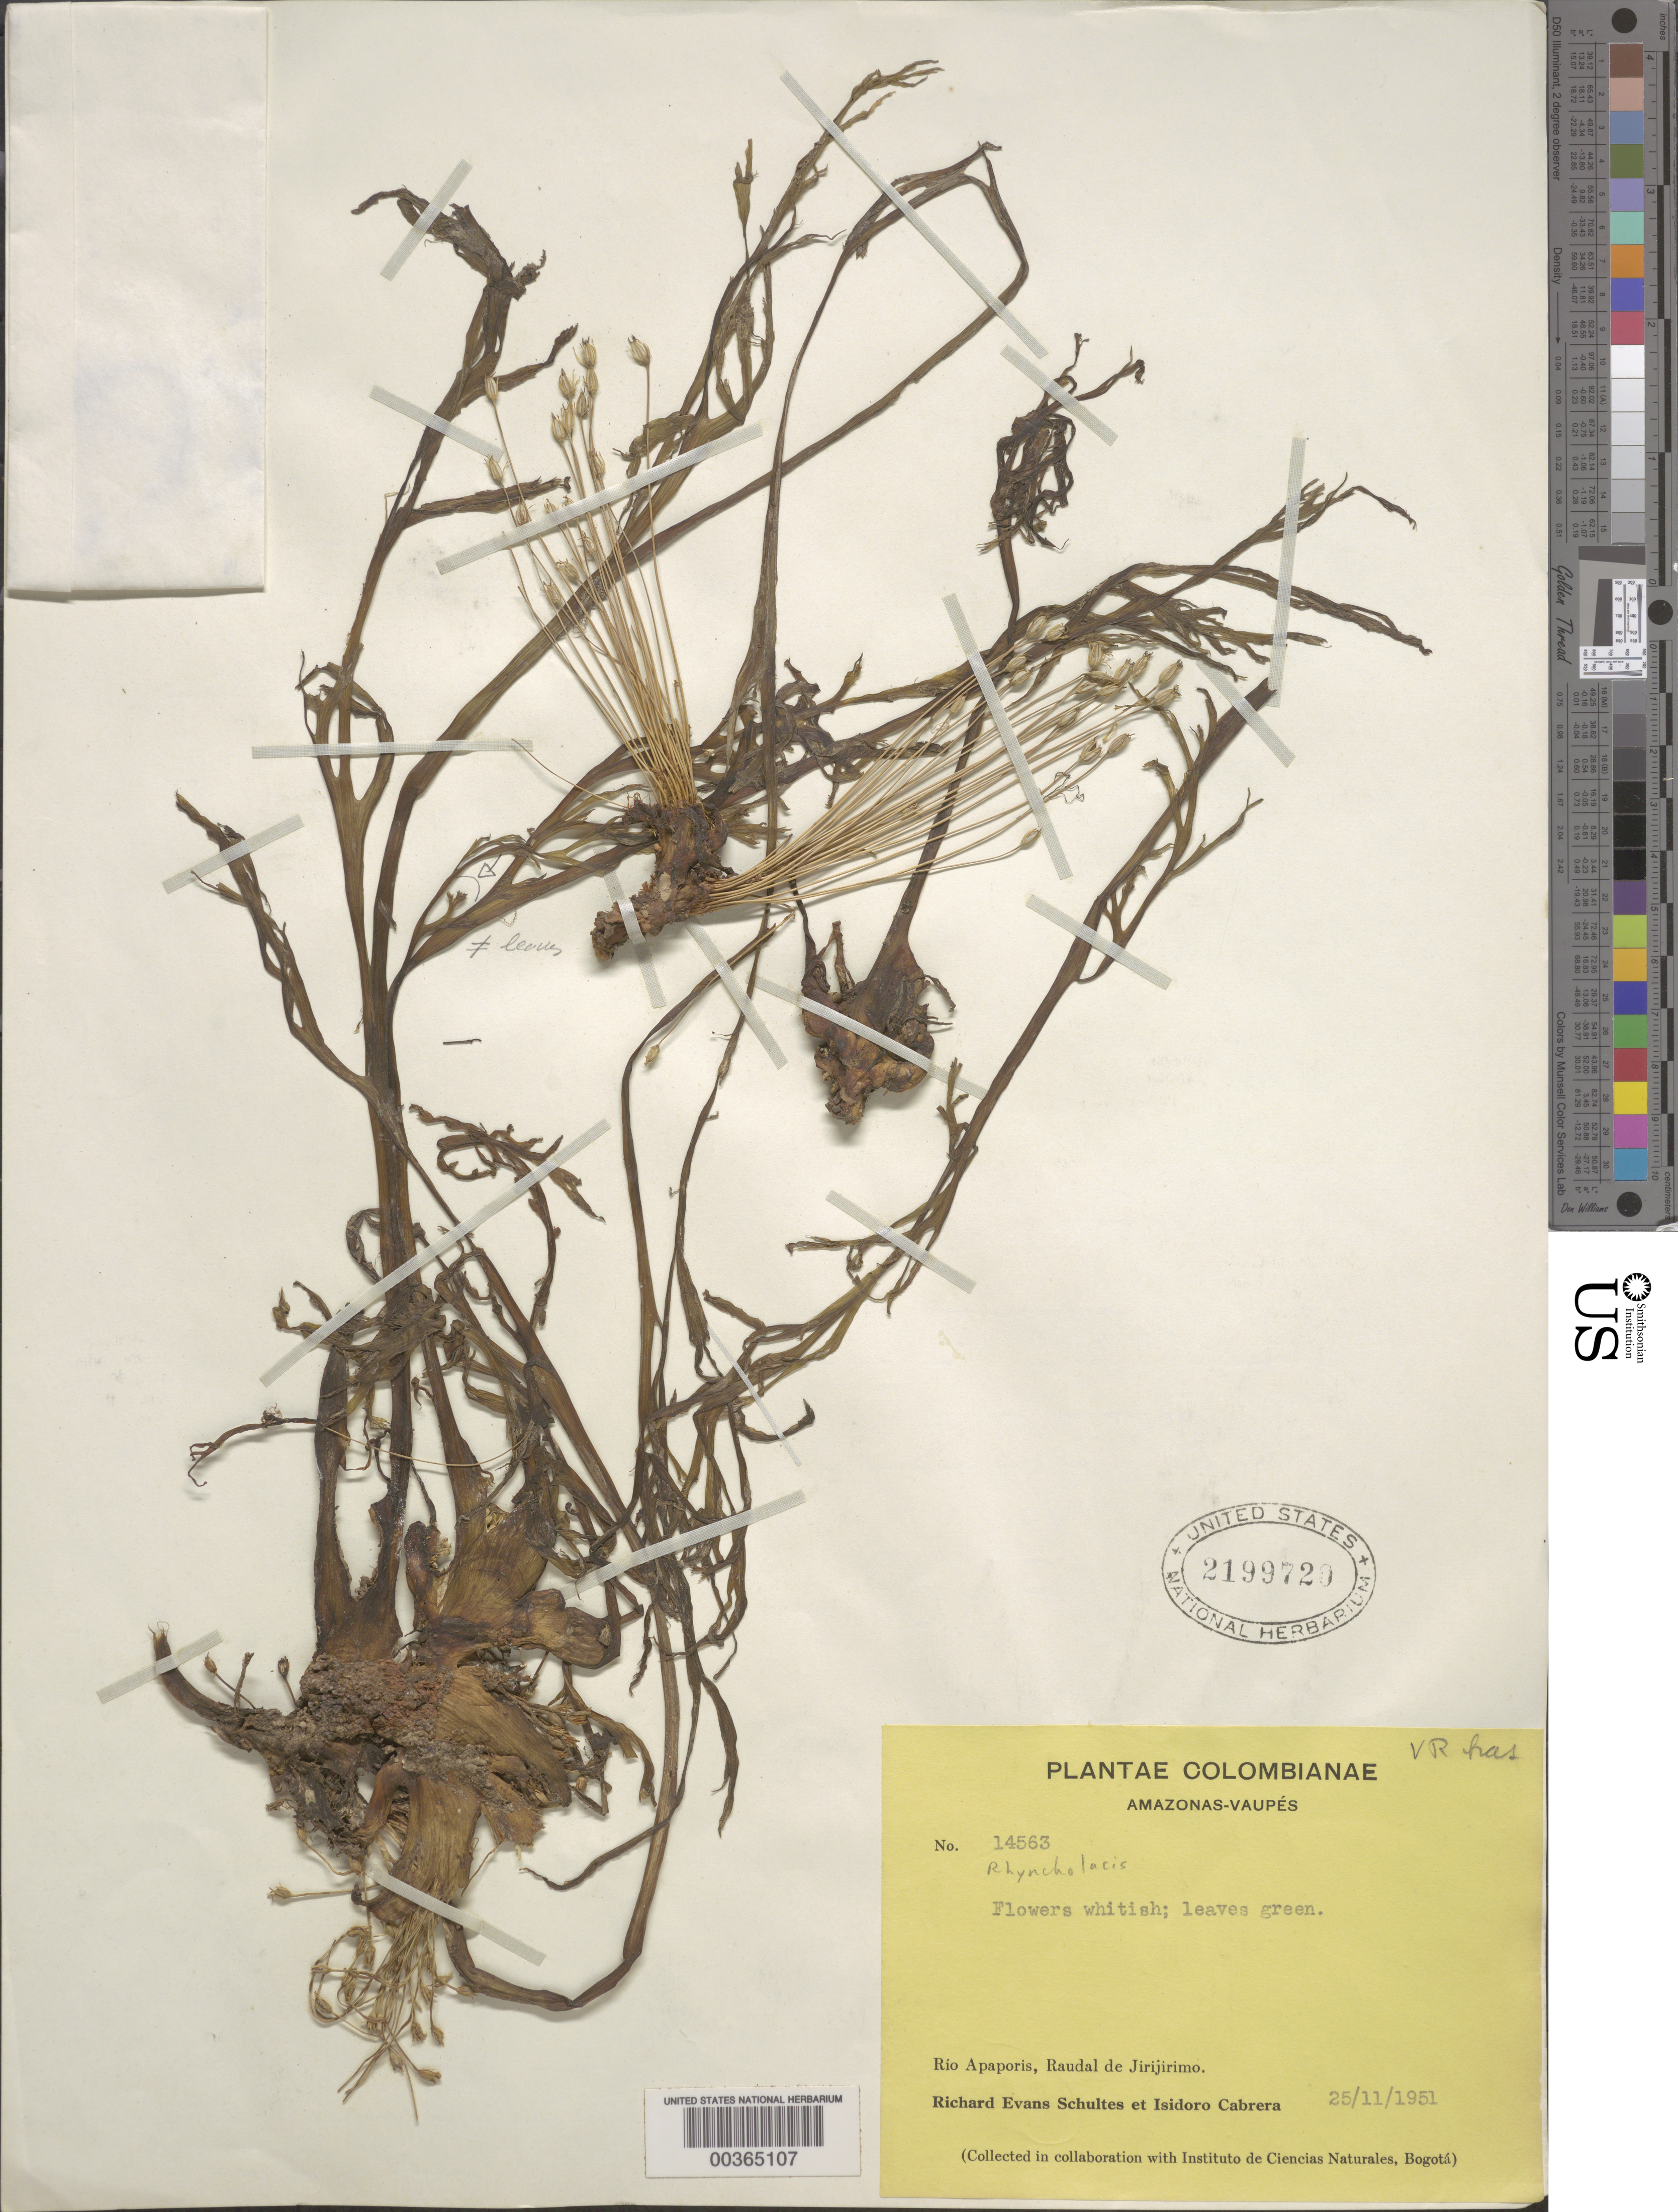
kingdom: Plantae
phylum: Tracheophyta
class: Magnoliopsida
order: Malpighiales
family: Podostemaceae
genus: Rhyncholacis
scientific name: Rhyncholacis sp.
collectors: R. E. Schultes & I. Cabrera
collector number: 14563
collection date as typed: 25 Nov 1951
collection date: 1951-11-25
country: Colombia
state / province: Amazônas / Vaupés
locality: Rio Apaporis, Raudal de Jirijirimo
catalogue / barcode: US 2199720